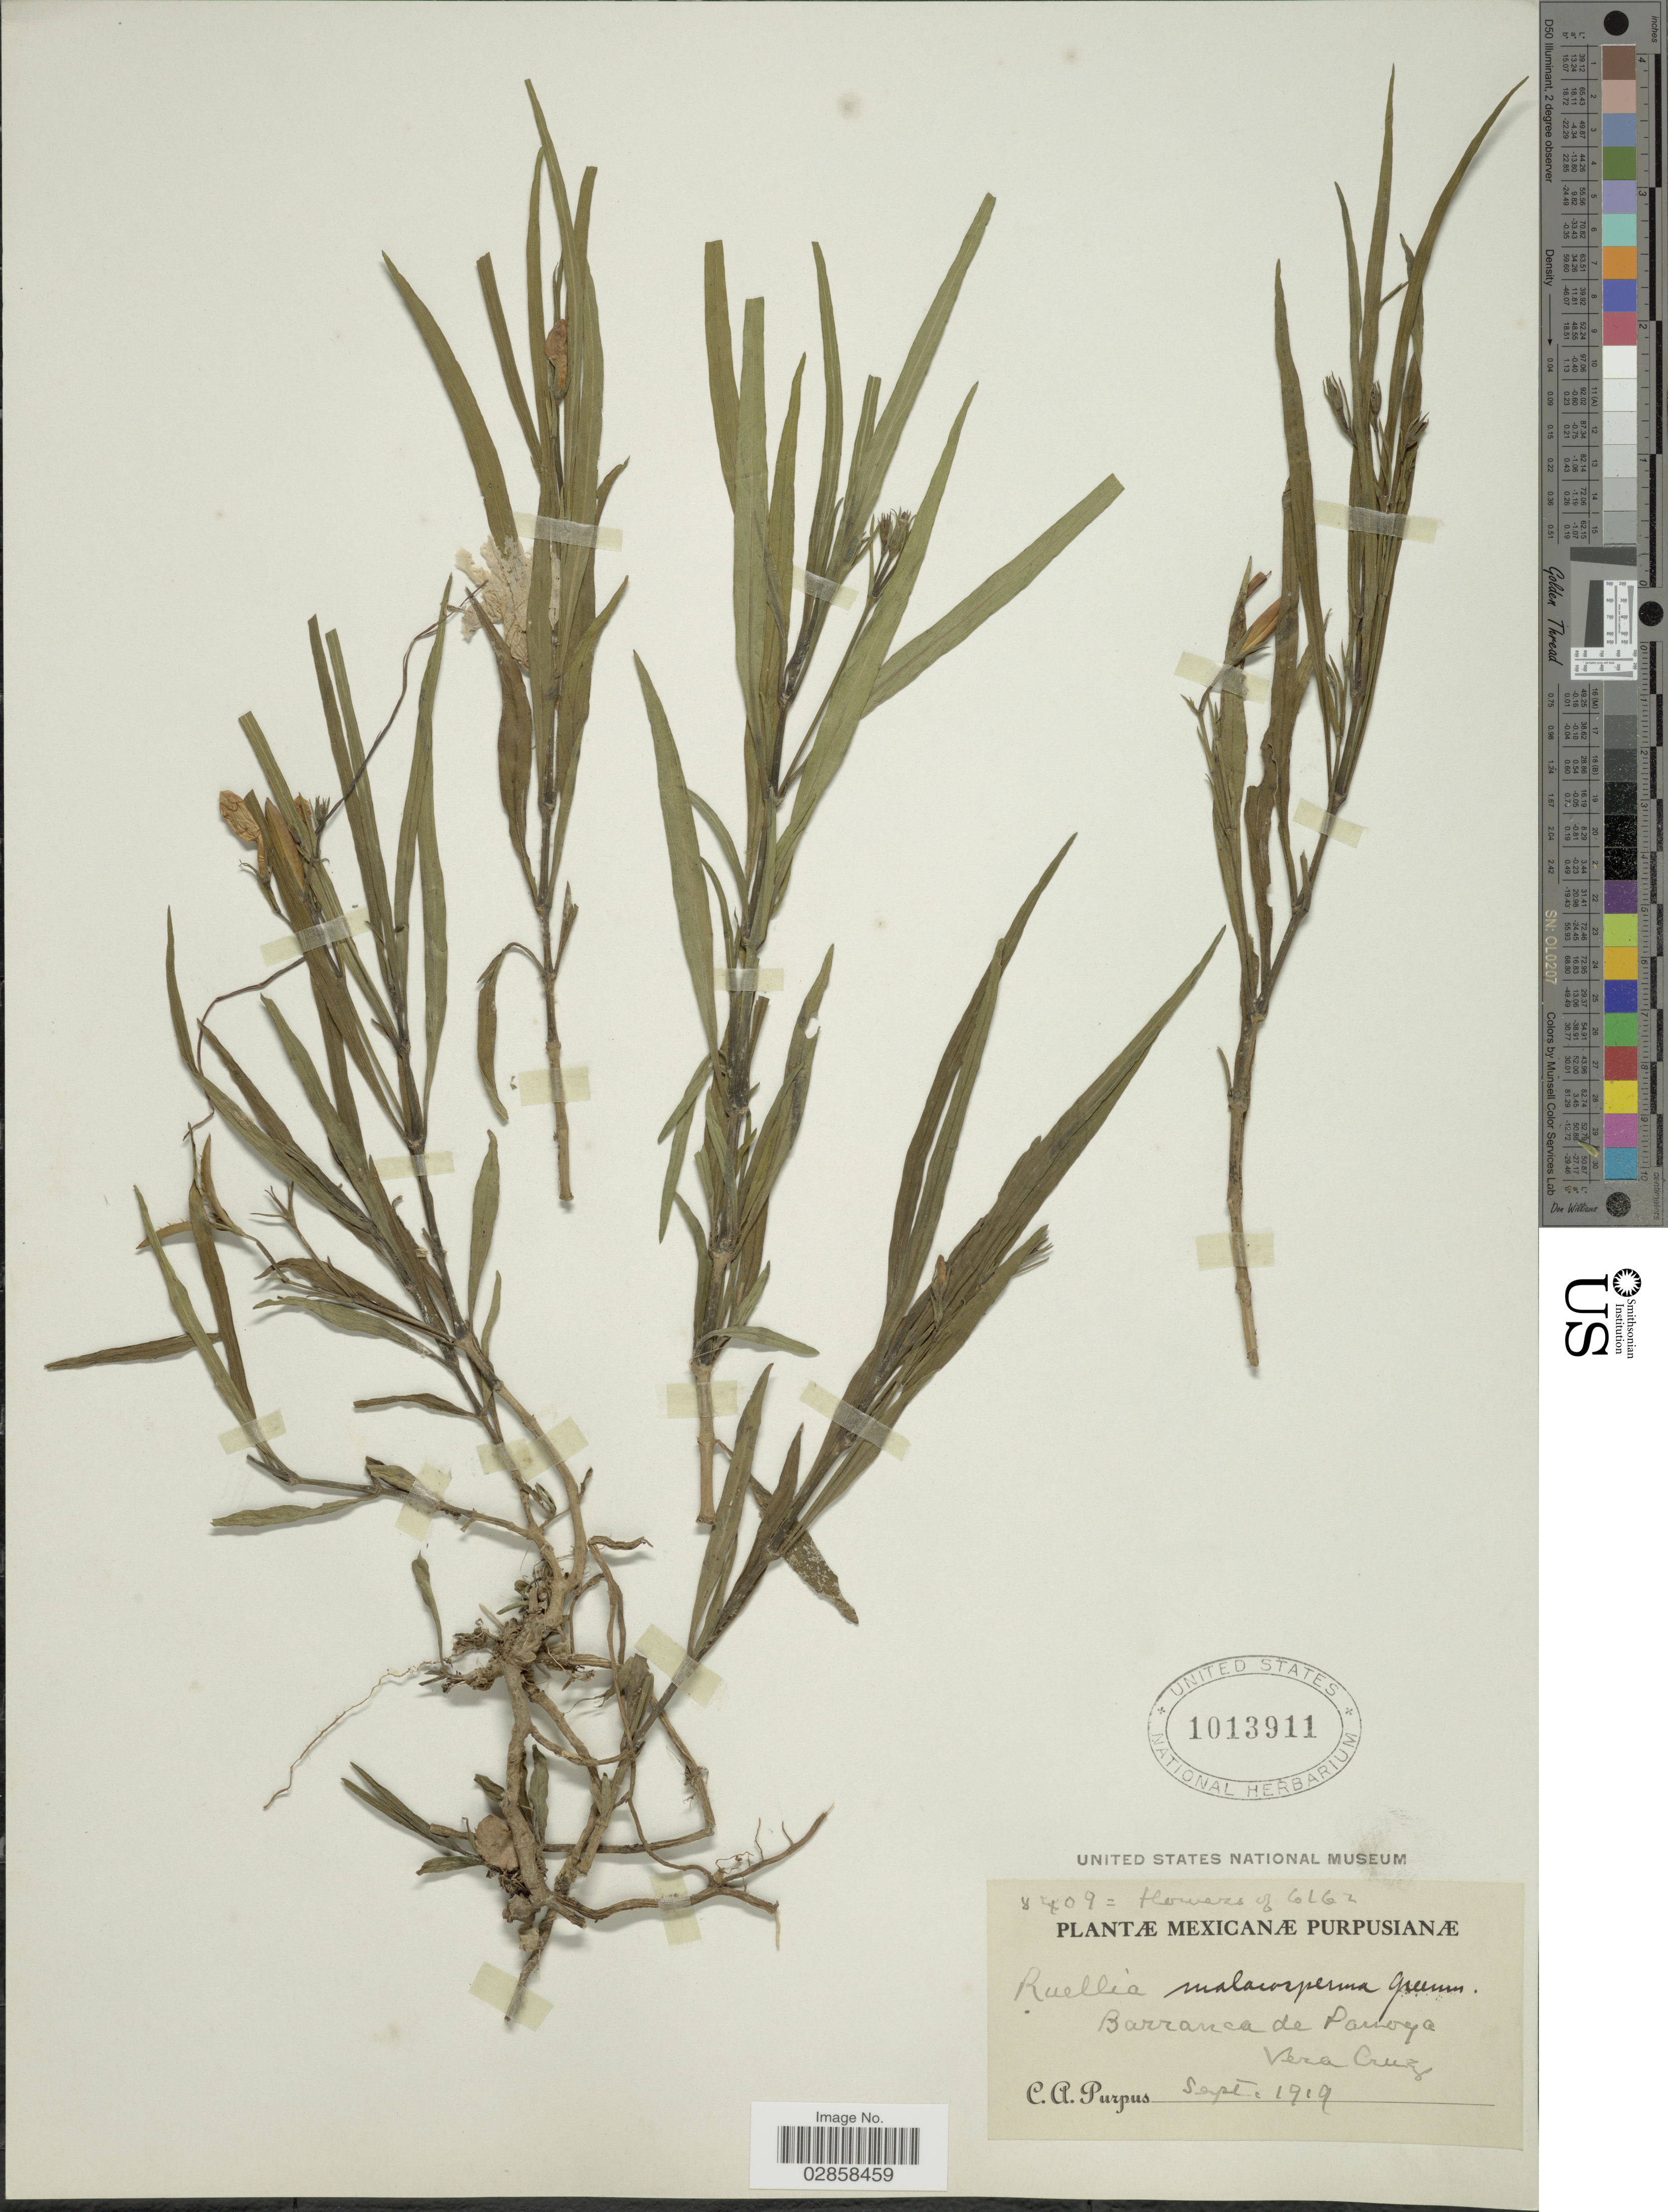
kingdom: Plantae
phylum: Tracheophyta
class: Magnoliopsida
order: Lamiales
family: Acanthaceae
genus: Ruellia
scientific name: Ruellia coerulea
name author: Morong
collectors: C. A. Purpus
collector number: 8409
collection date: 1919-09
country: Mexico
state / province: Veracruz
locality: Barranca de Pamoya. Vera Cruz.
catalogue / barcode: US 1013911